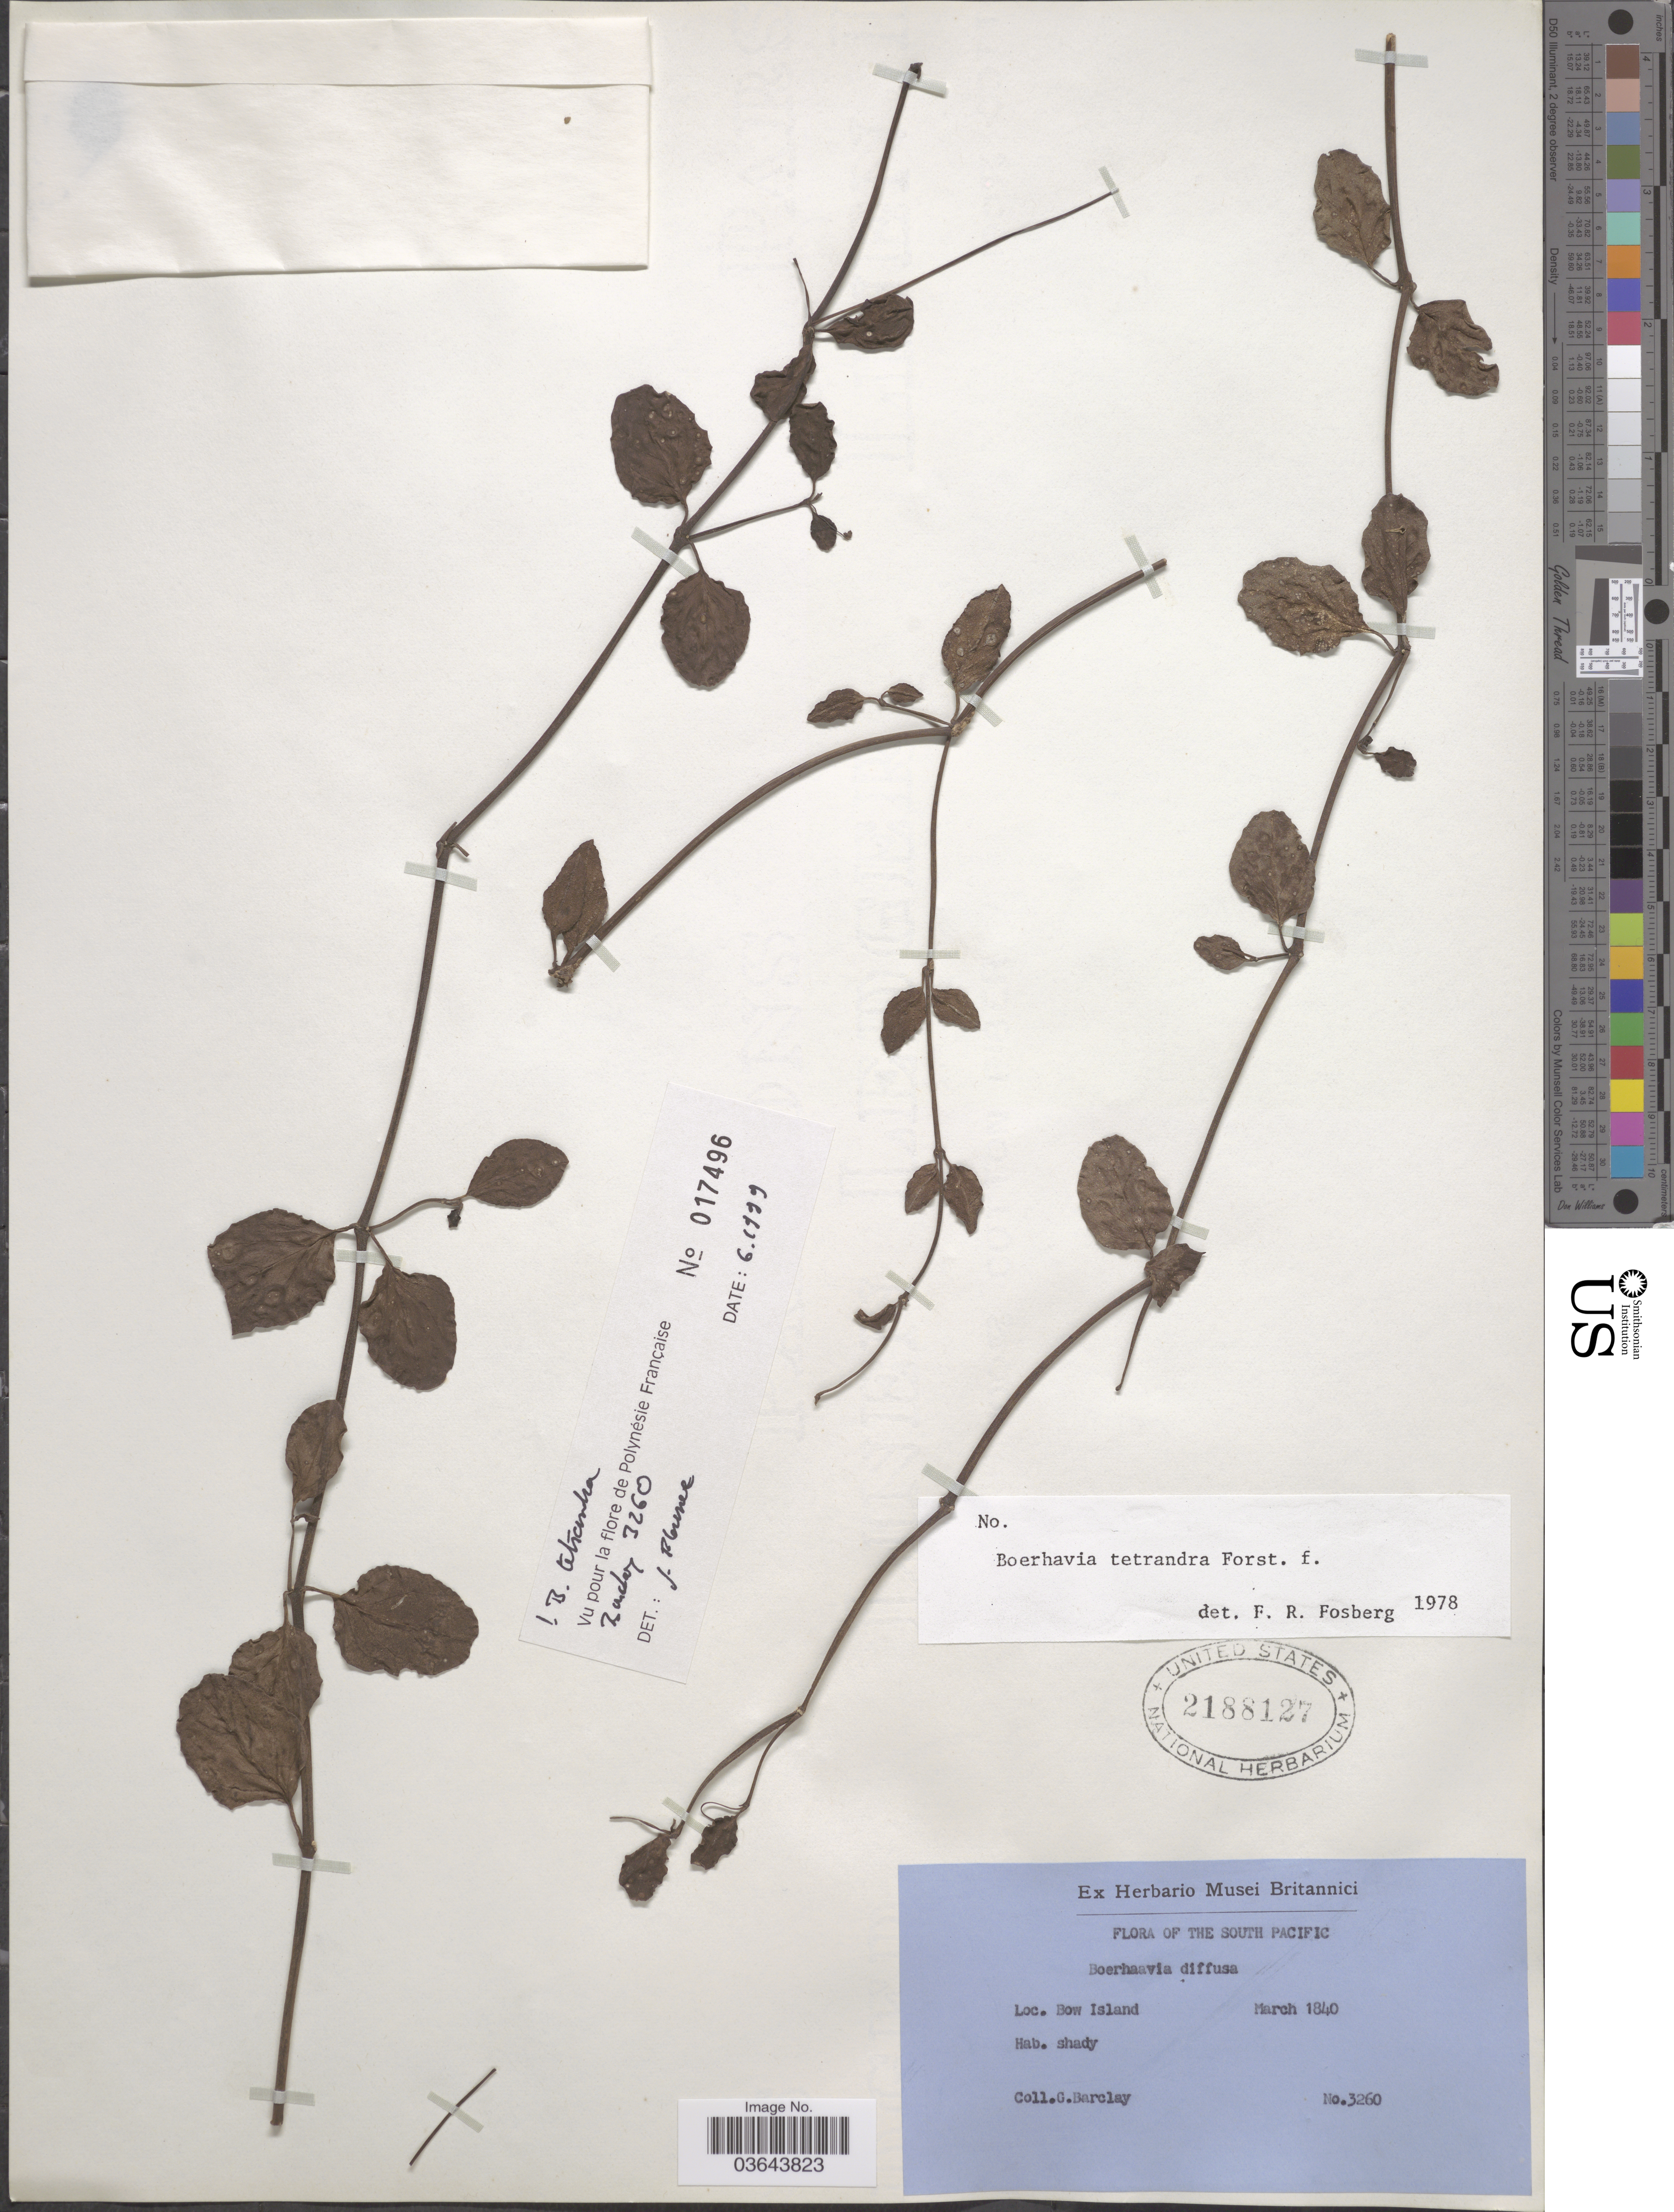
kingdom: Plantae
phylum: Tracheophyta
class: Magnoliopsida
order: Caryophyllales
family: Nyctaginaceae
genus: Boerhavia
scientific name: Boerhavia tetrandra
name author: G. Forst.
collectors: G. W. Barclay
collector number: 3260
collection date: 1840-03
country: French Polynesia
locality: The South Pacific. Bow Island.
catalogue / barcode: US 2188127